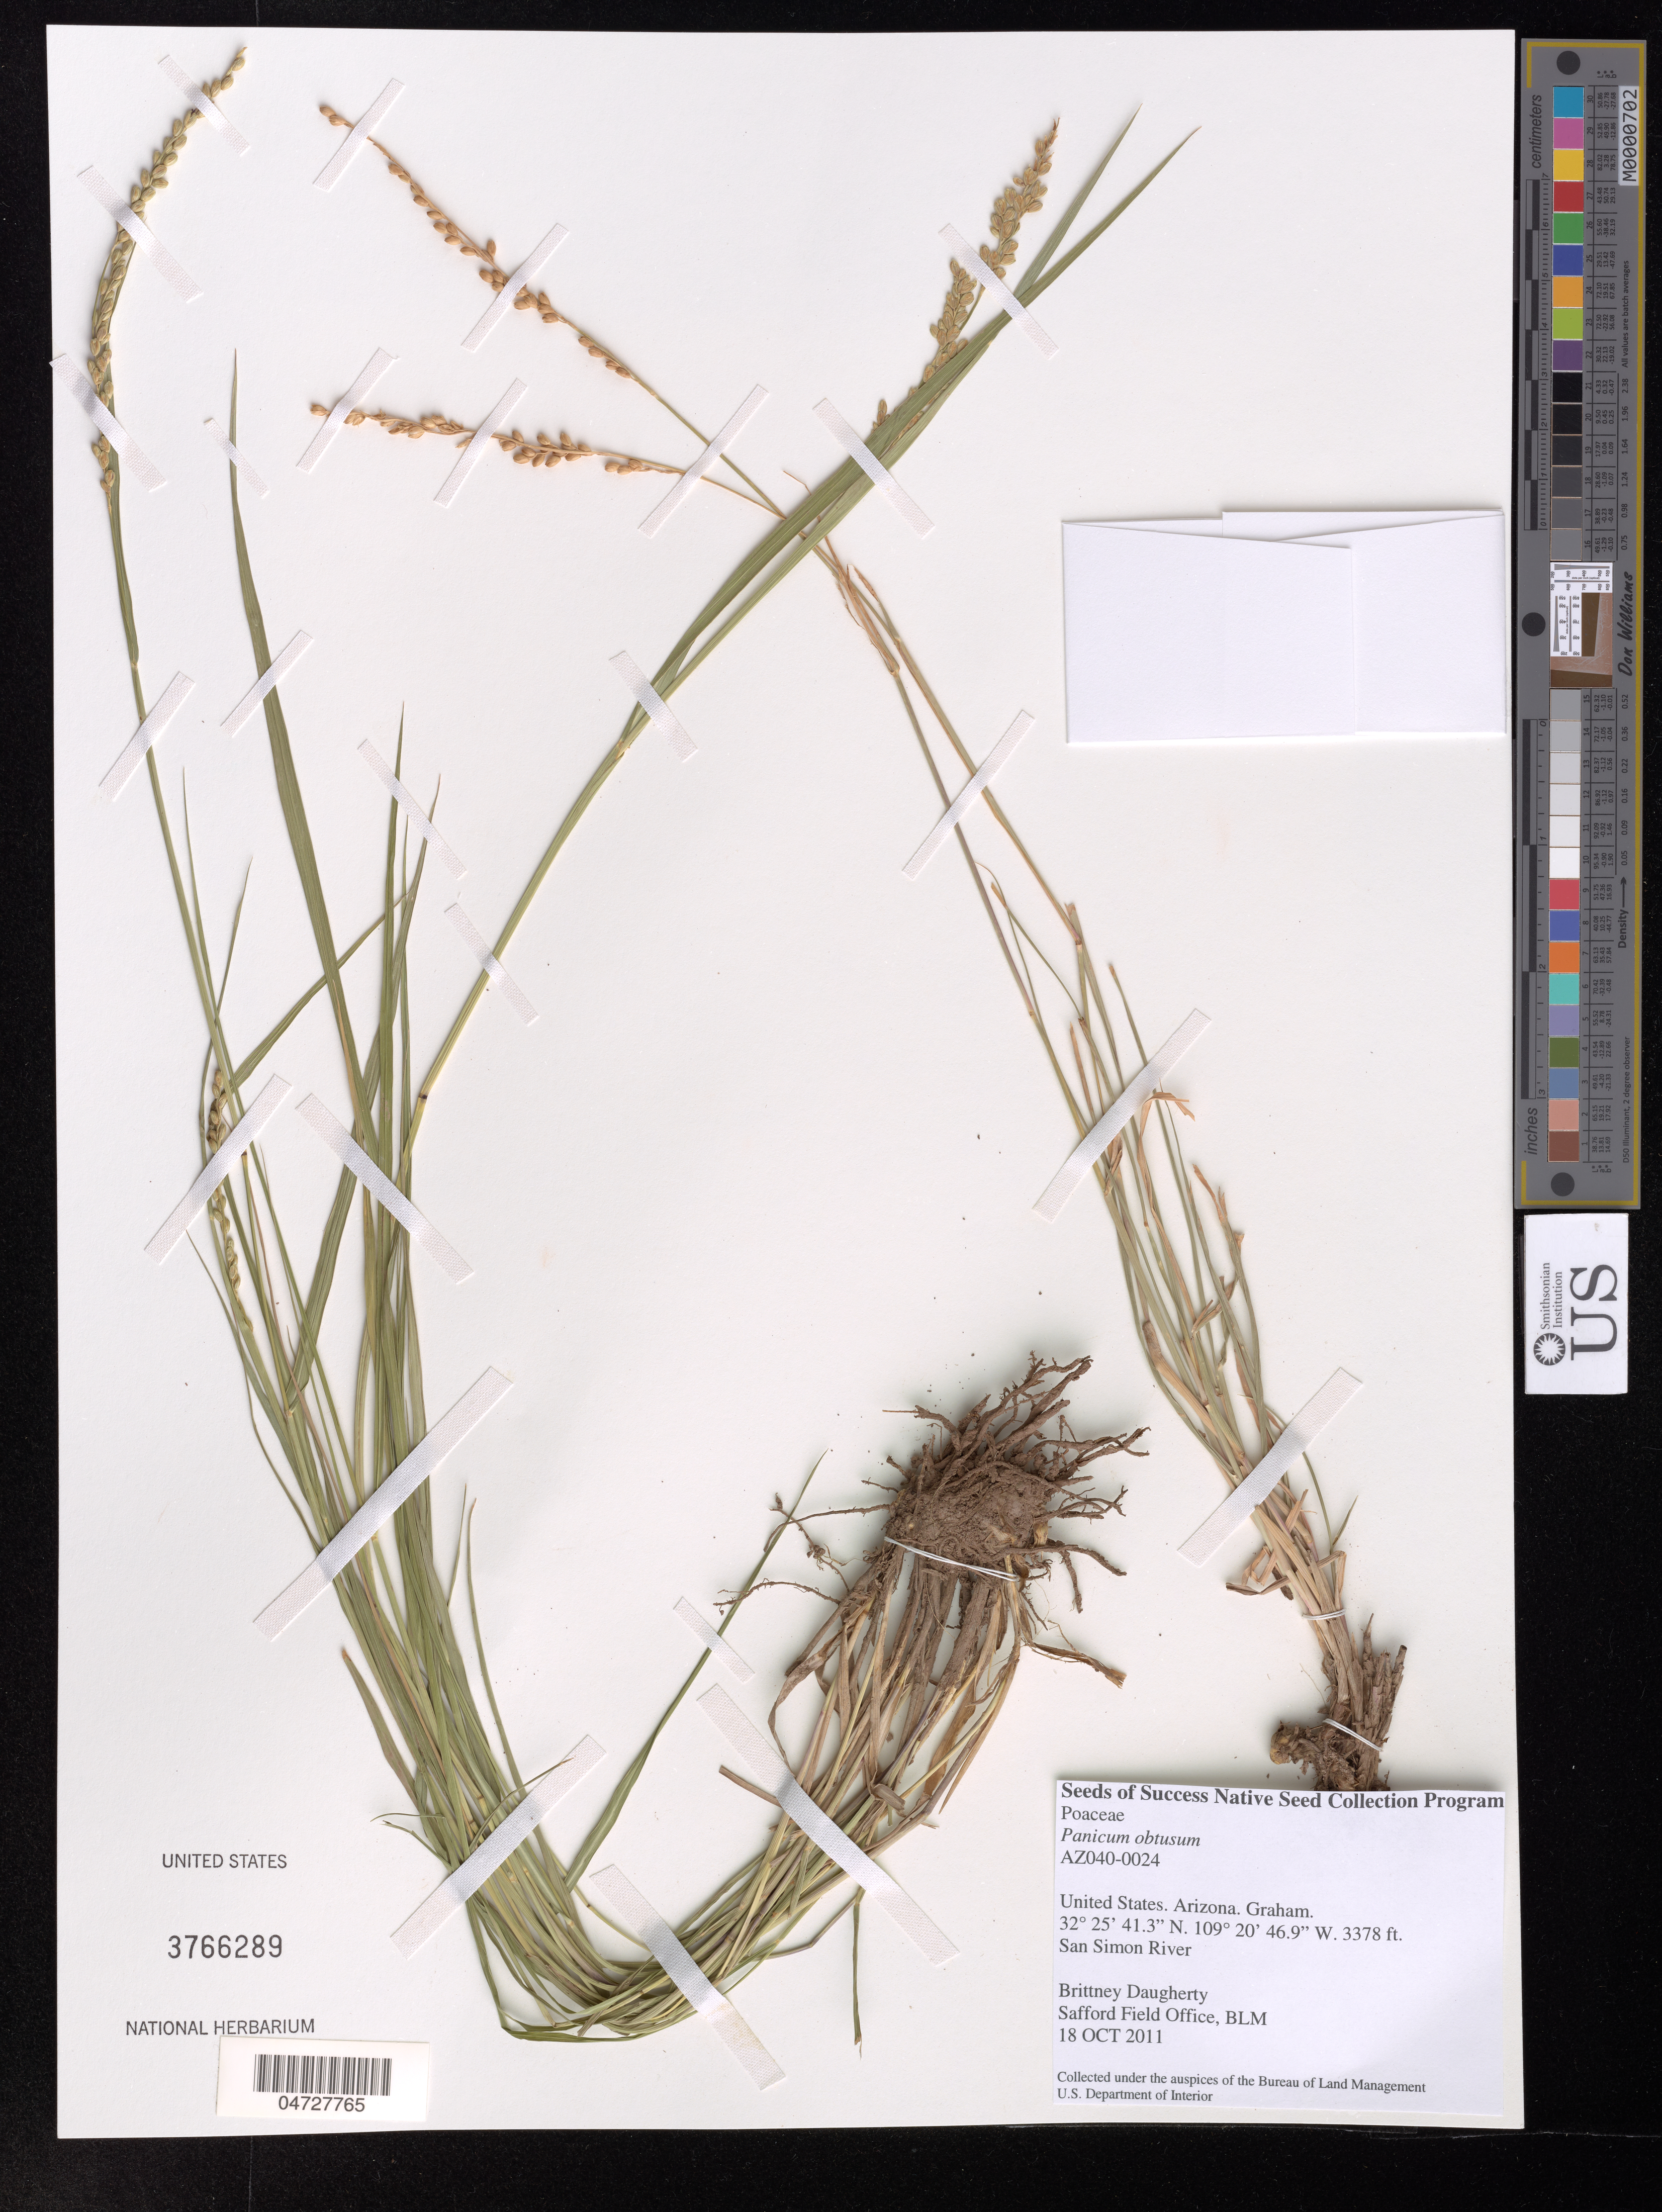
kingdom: Plantae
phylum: Tracheophyta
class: Liliopsida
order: Poales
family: Poaceae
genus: Panicum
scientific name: Panicum obtusum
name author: Kunth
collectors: B. Daugherty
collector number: AZ040-0024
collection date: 2011-10-18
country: United States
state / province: Arizona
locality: Graham. San Simon River.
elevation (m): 1030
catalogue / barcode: US 3766289